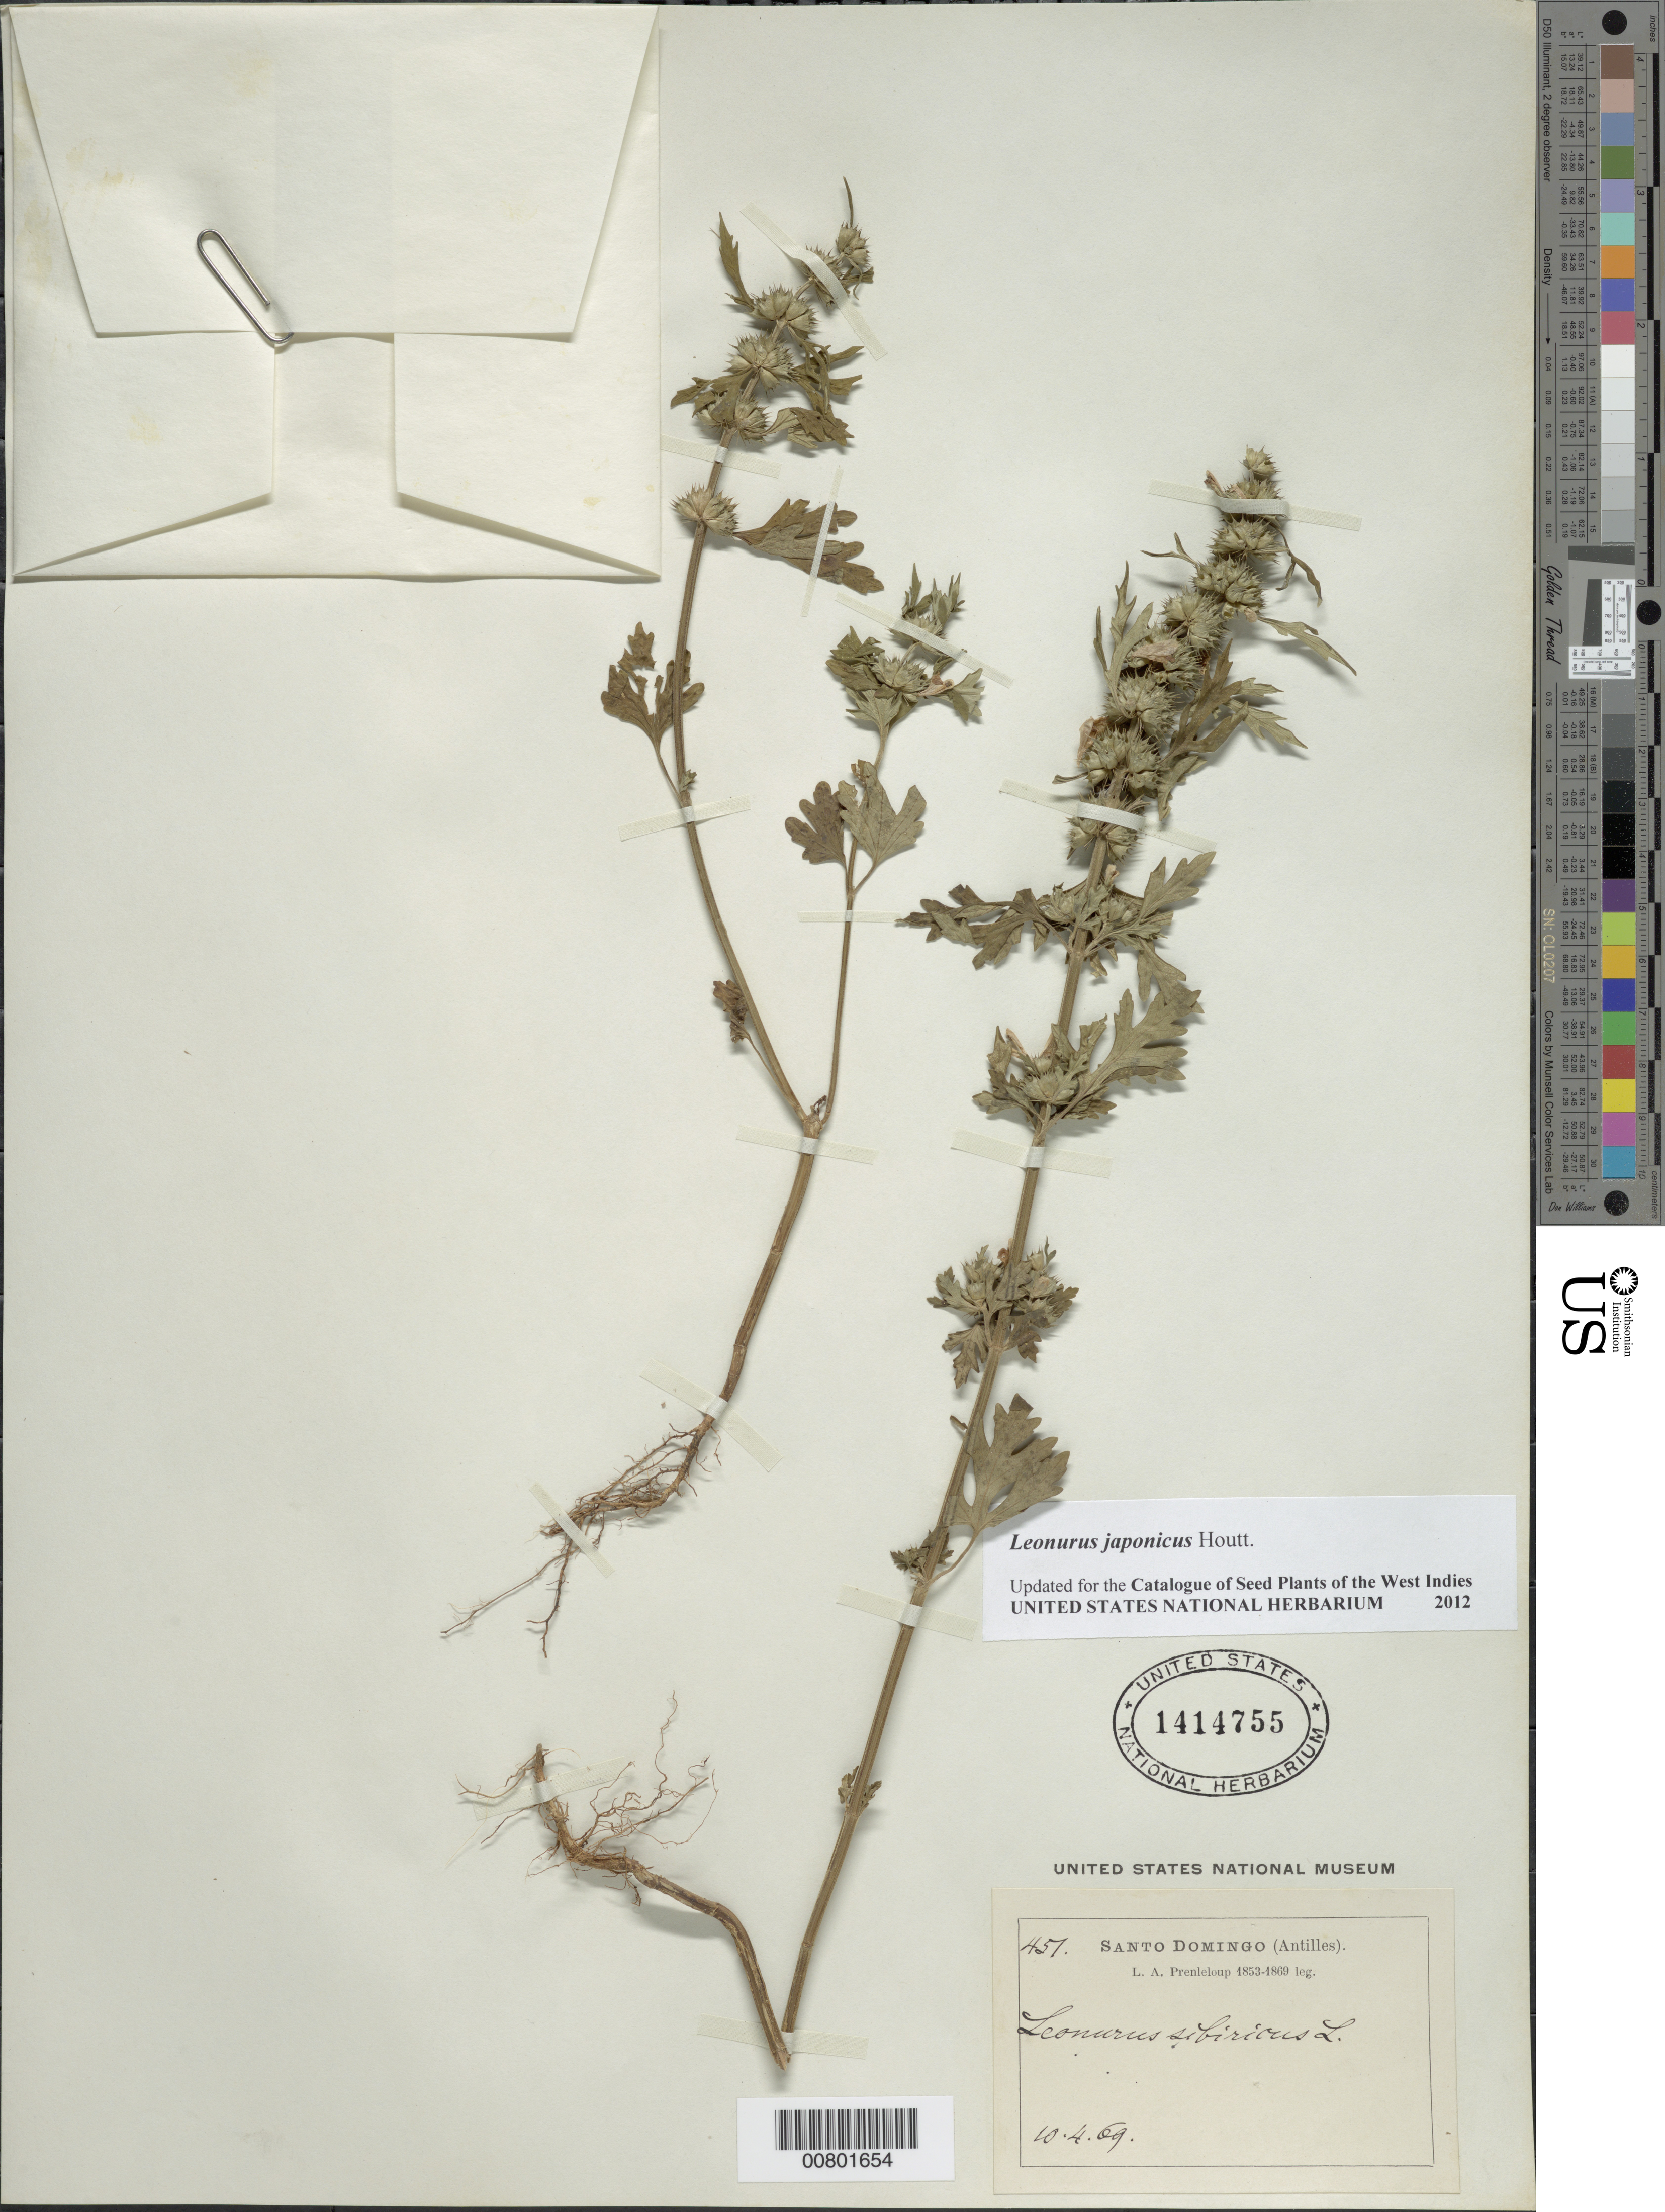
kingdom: Plantae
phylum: Tracheophyta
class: Magnoliopsida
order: Lamiales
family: Lamiaceae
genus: Leonurus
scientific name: Leonurus japonicus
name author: Houtt.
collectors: L. Preneloup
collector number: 451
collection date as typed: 10 Apr 1869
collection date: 1869-04-10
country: Dominican Republic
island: Hispaniola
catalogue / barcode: US 1414755